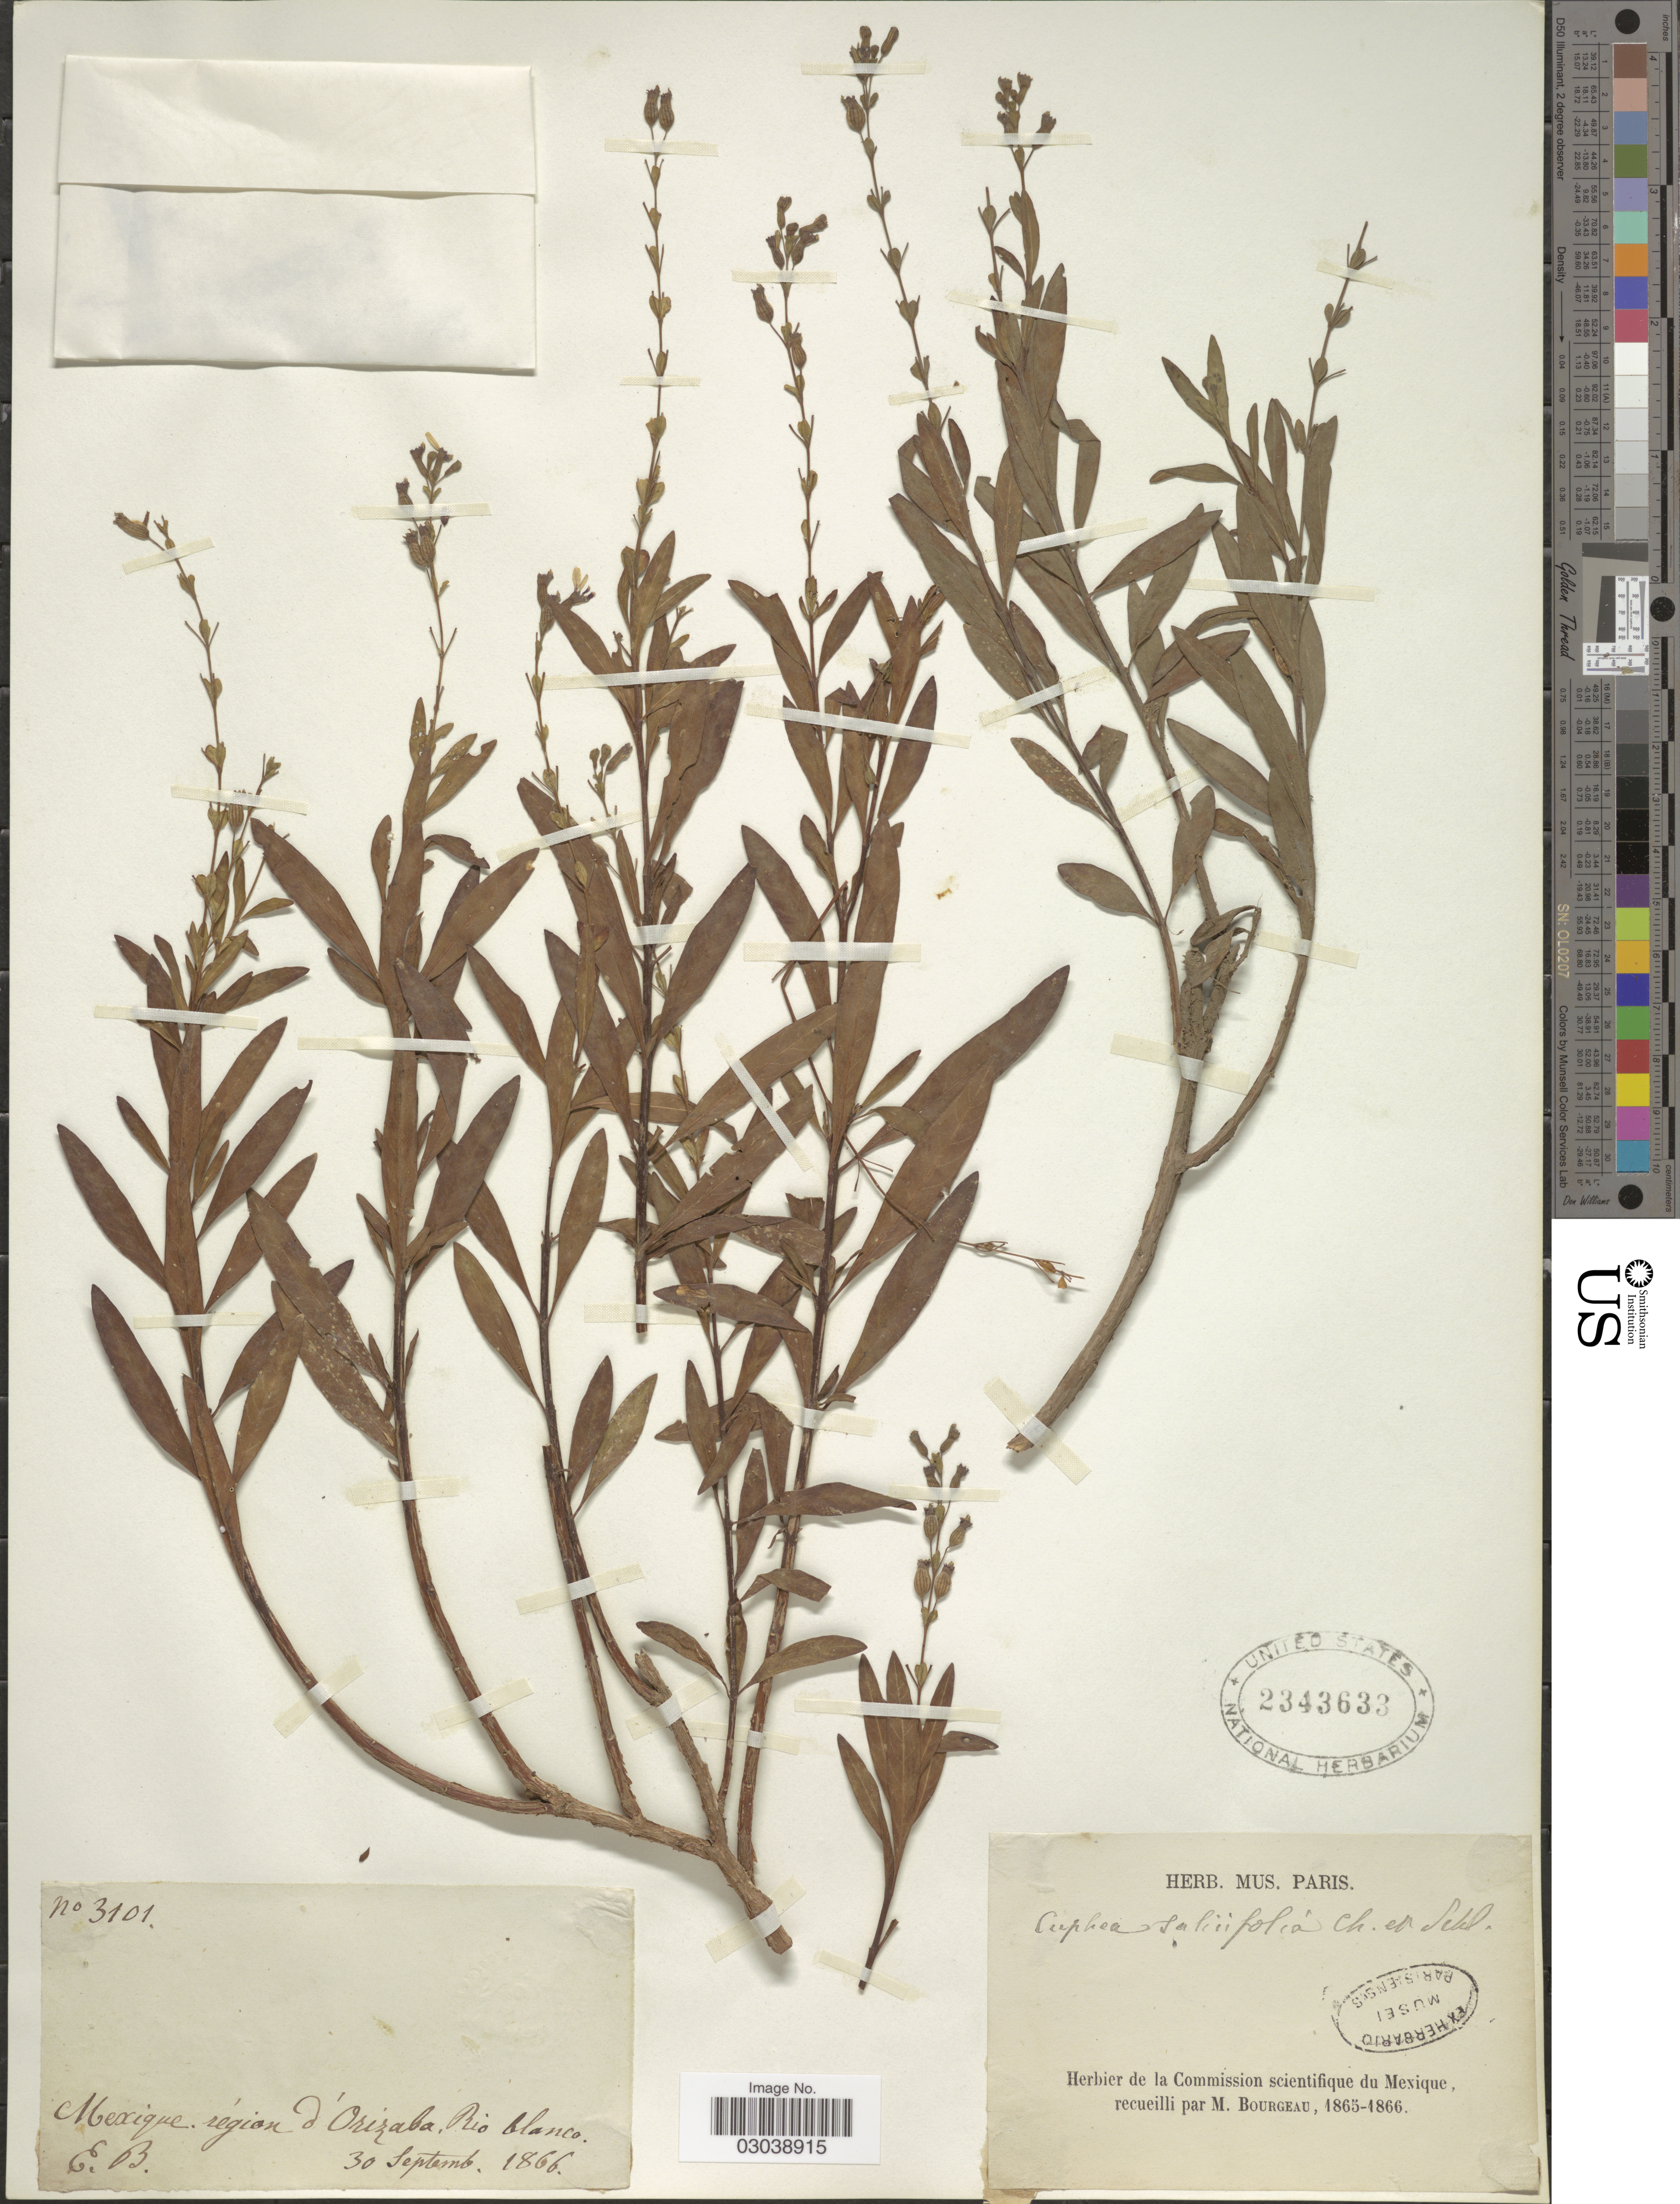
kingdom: Plantae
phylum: Tracheophyta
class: Magnoliopsida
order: Myrtales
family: Lythraceae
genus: Cuphea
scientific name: Cuphea salicifolia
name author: Schltdl. & Cham.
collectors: M. Bourgeau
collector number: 3101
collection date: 1866-09-30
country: Mexico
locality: Région d'Orizaba, Rio Blanco.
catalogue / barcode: US 2343633